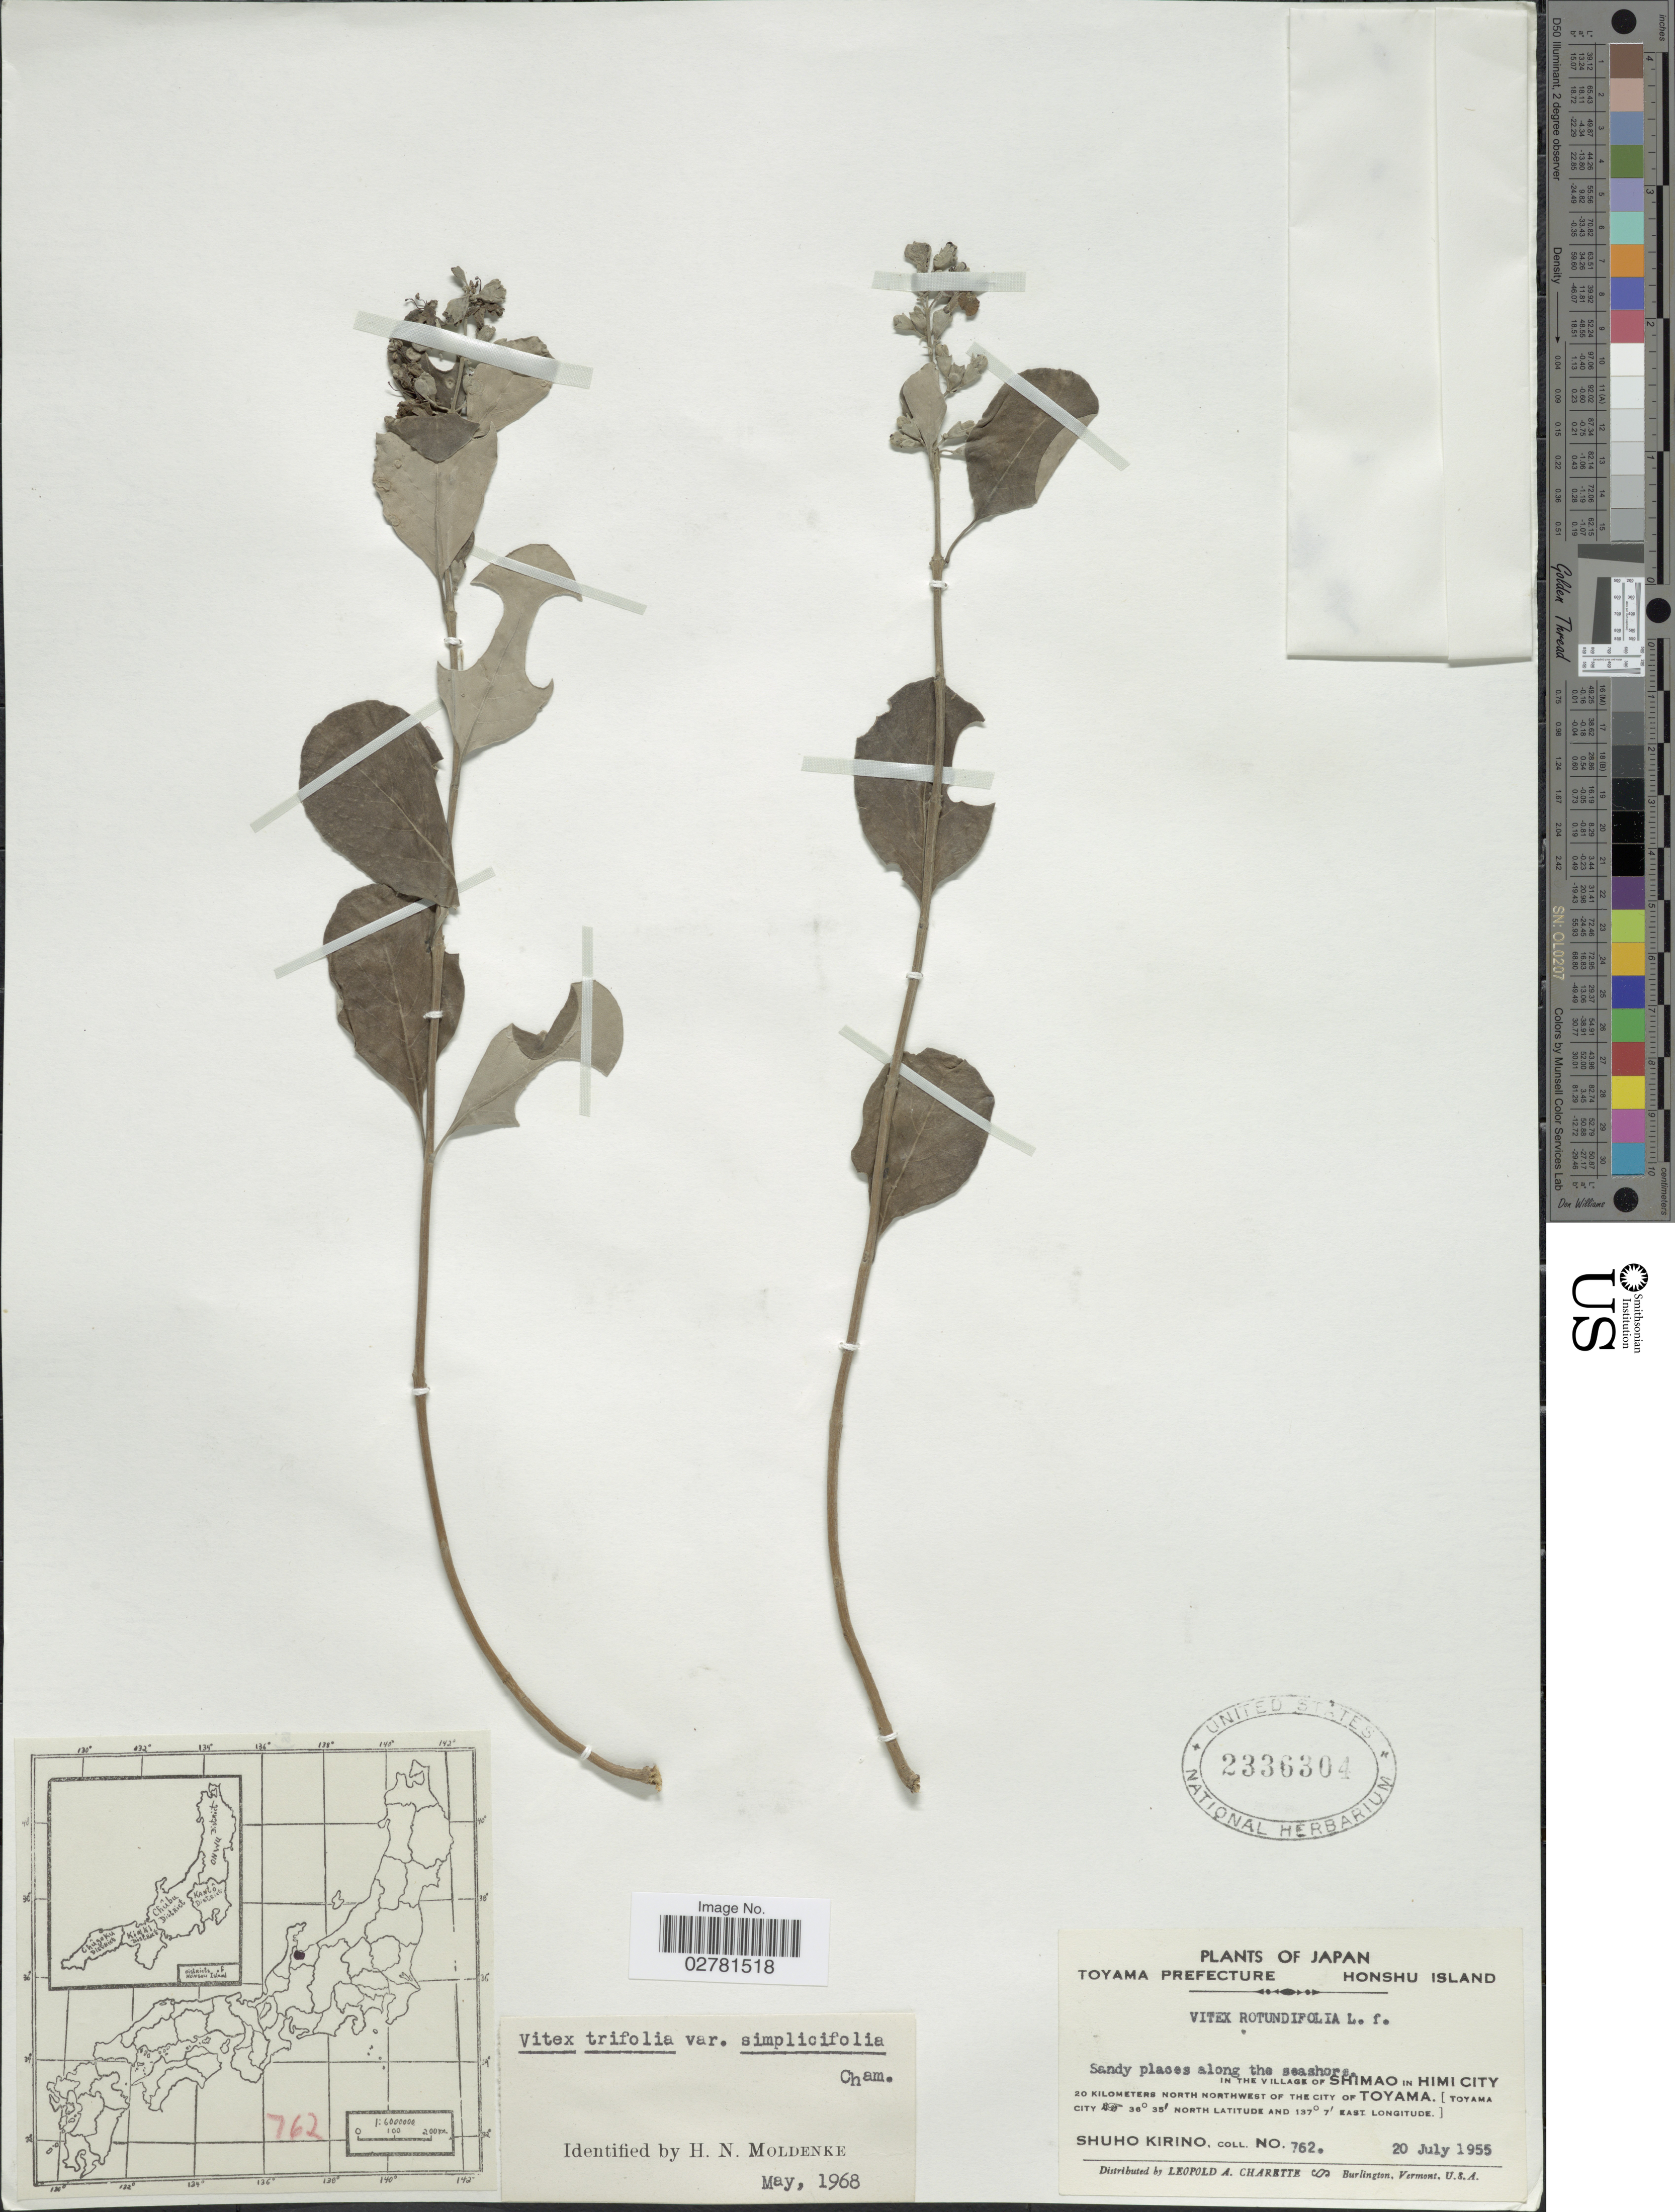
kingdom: Plantae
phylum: Tracheophyta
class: Magnoliopsida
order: Lamiales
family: Lamiaceae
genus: Vitex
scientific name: Vitex trifoliata var. simplicifolia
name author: Cham.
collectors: S. Kirino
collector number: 762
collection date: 1955-07-20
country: Japan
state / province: Toyama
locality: Toyama Prefecture. Honshu Island. In the village of Shimao in Himicity. 20 kilometers north northwest of the city of Toyama [Toyama City].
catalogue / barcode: US 2336304